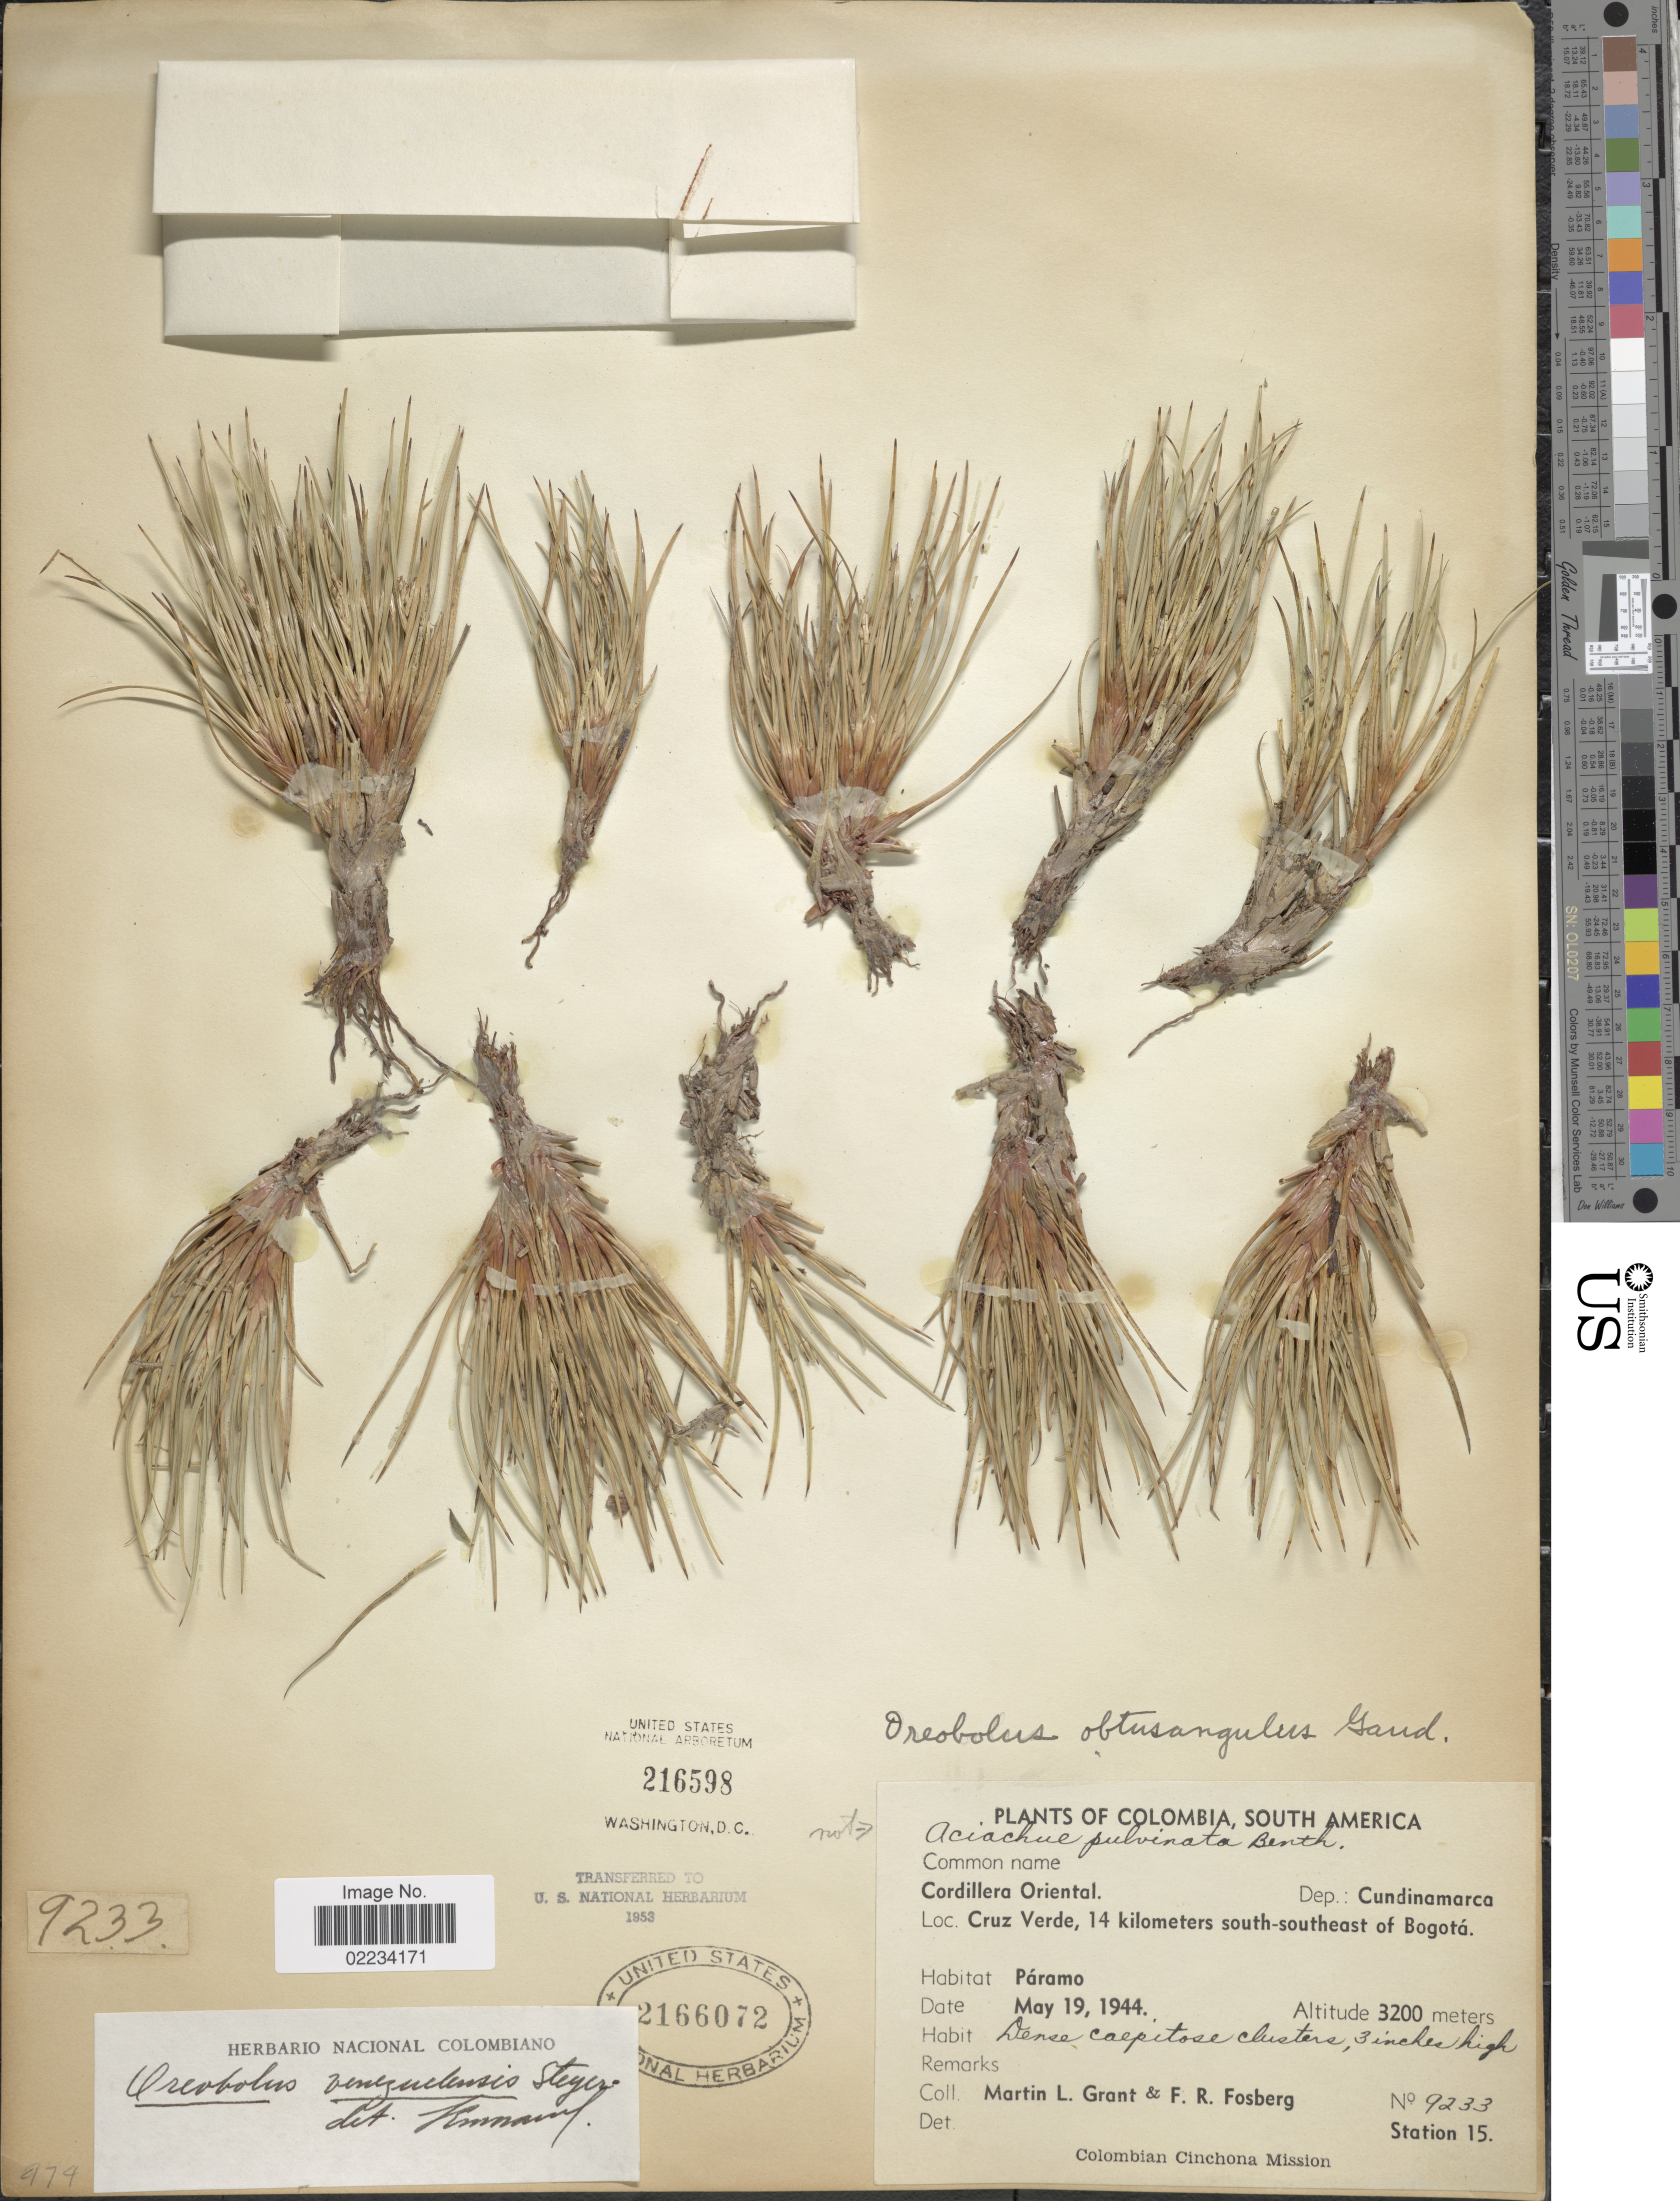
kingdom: Plantae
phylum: Tracheophyta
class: Liliopsida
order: Poales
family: Cyperaceae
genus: Oreobolus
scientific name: Oreobolus venezuelensis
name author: Steyerm.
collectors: M. L. Grant & F. R. Fosberg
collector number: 9233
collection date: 1944-05-19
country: Colombia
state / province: Cundinamarca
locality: Cordillera Oriental, Dep.: Cundinamarca, Cruz Verde, 14 kilometers south-southeast of Bogotá, Páramo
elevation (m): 3200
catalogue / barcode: US 2166072